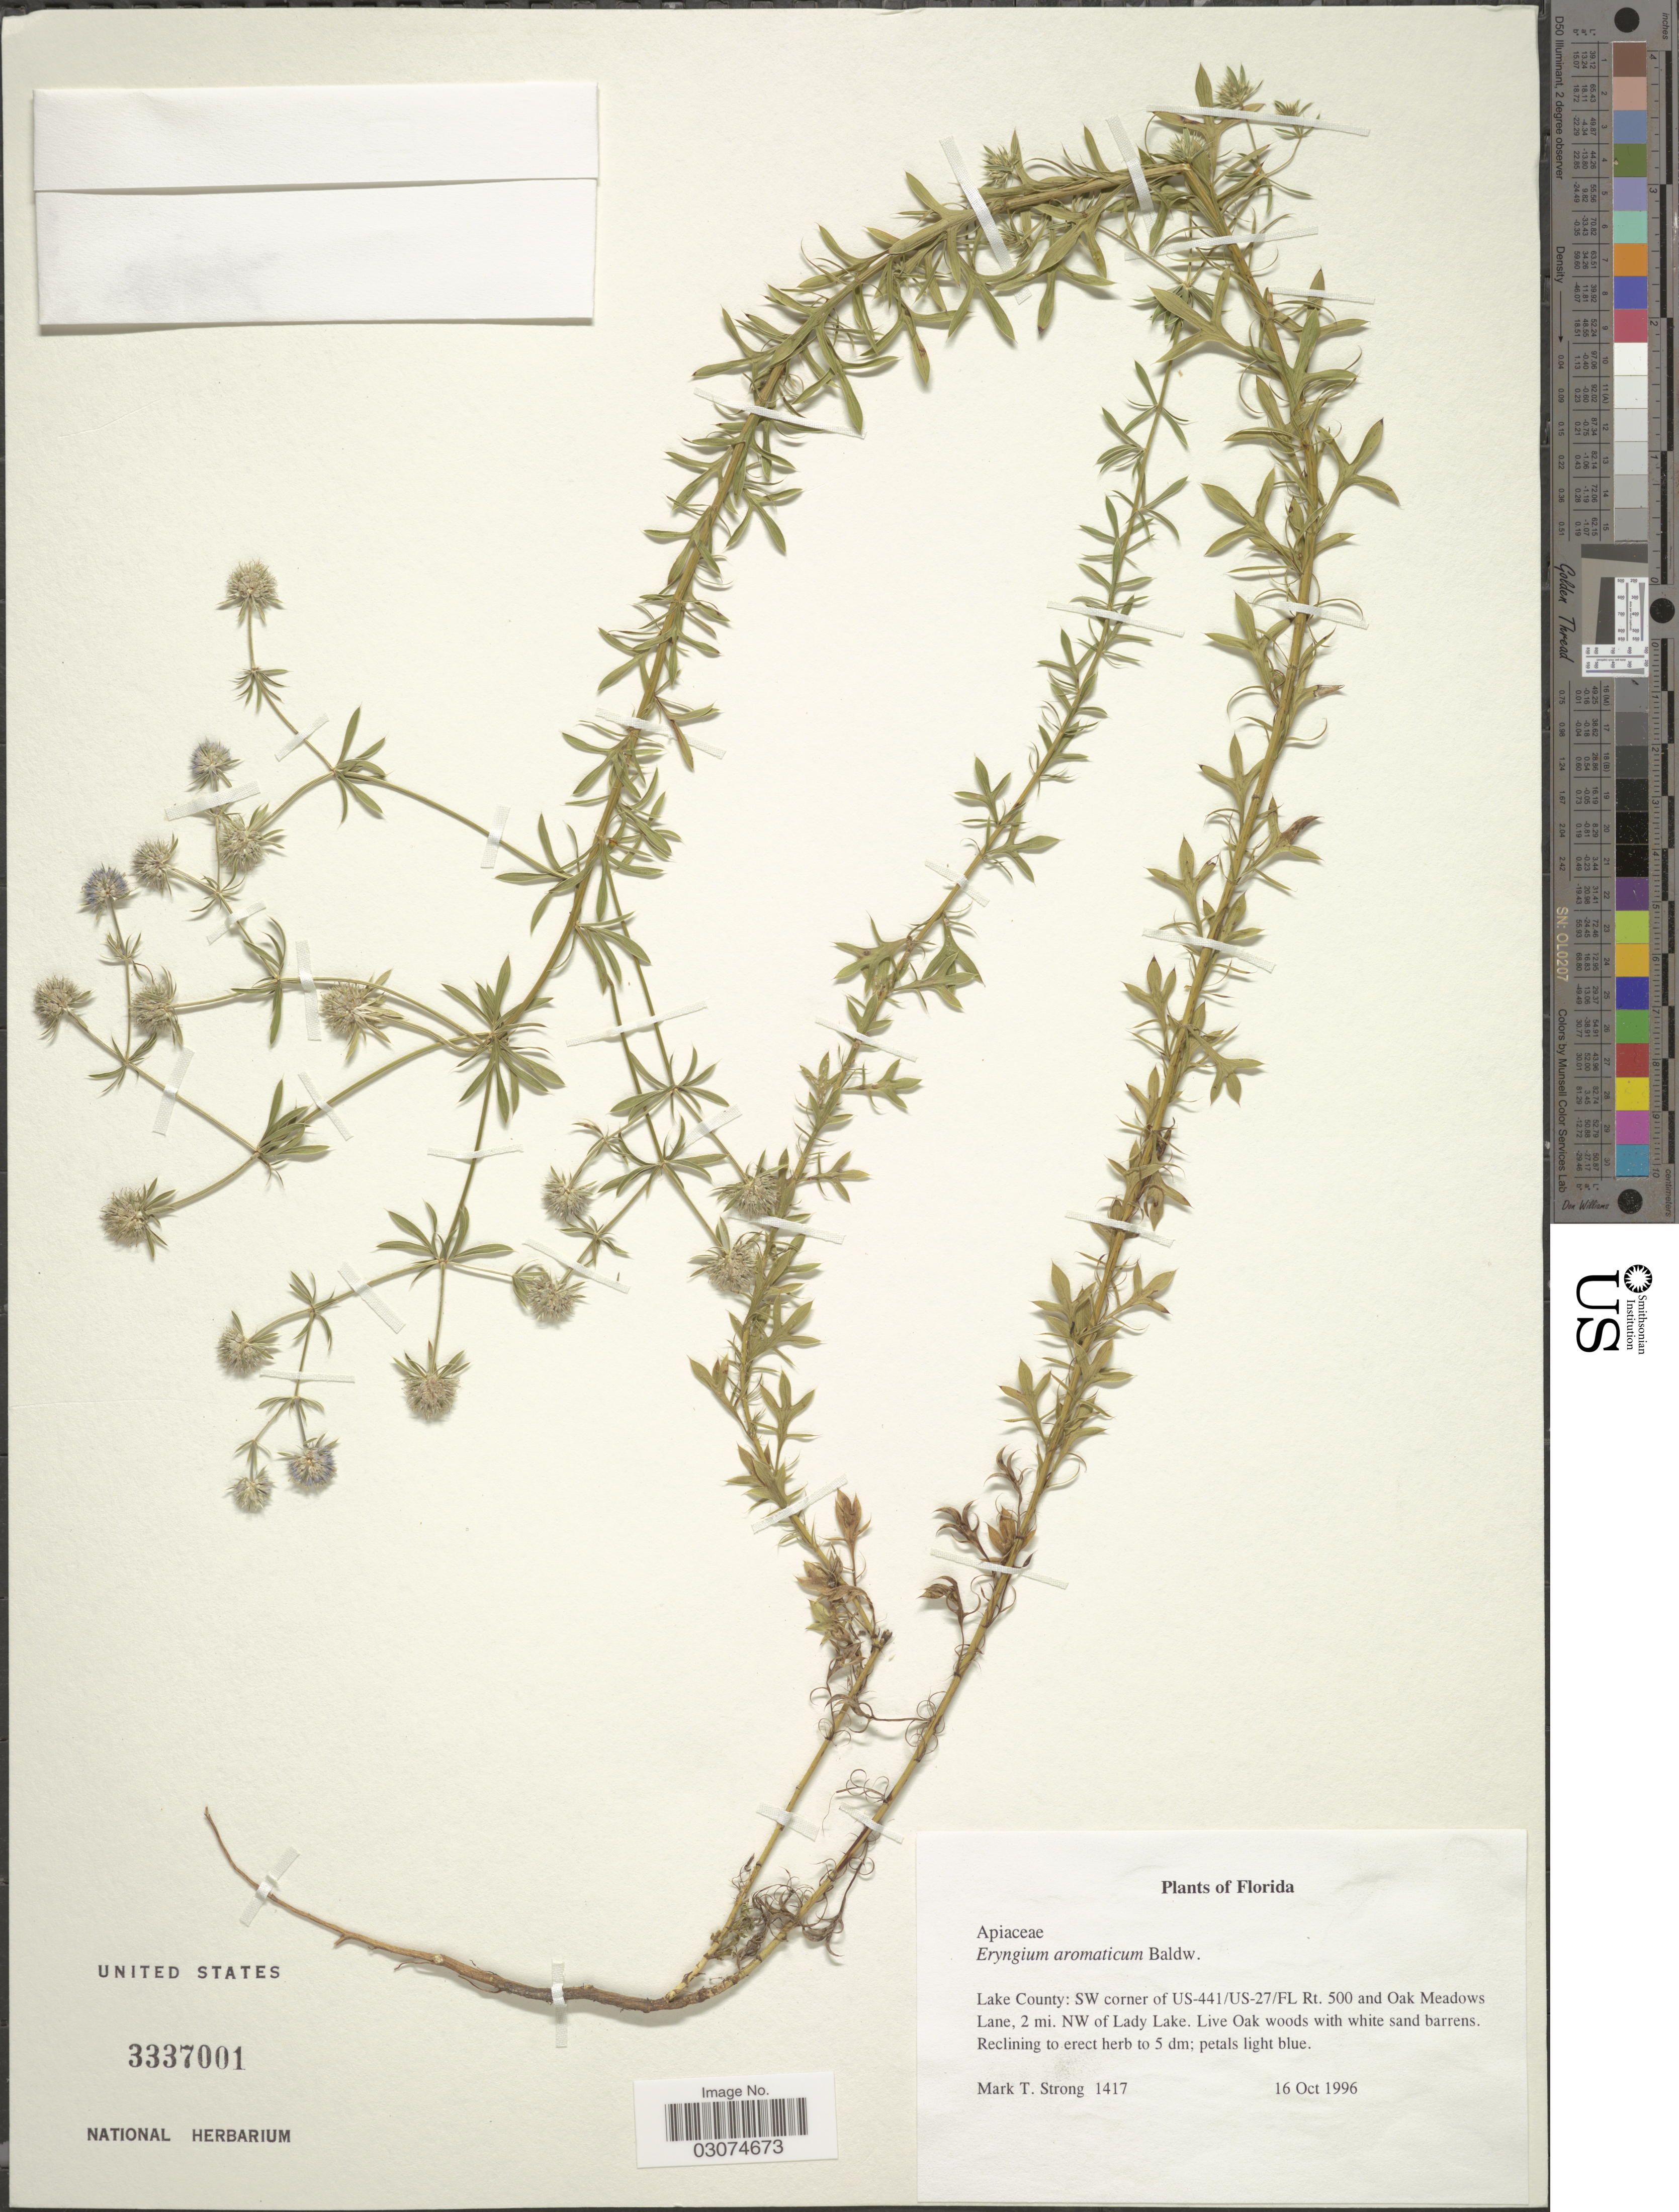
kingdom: Plantae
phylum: Tracheophyta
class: Magnoliopsida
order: Apiales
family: Apiaceae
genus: Eryngium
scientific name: Eryngium aromaticum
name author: Baldwin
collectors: M. T. Strong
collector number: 1417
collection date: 1996-10-16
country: United States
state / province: Florida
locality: Lake County: SW corner of US-441/US-27/FL Rt. 500 and Oak Meadows Lane, 2 mi. NW of Lady Lake.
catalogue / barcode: US 3337001